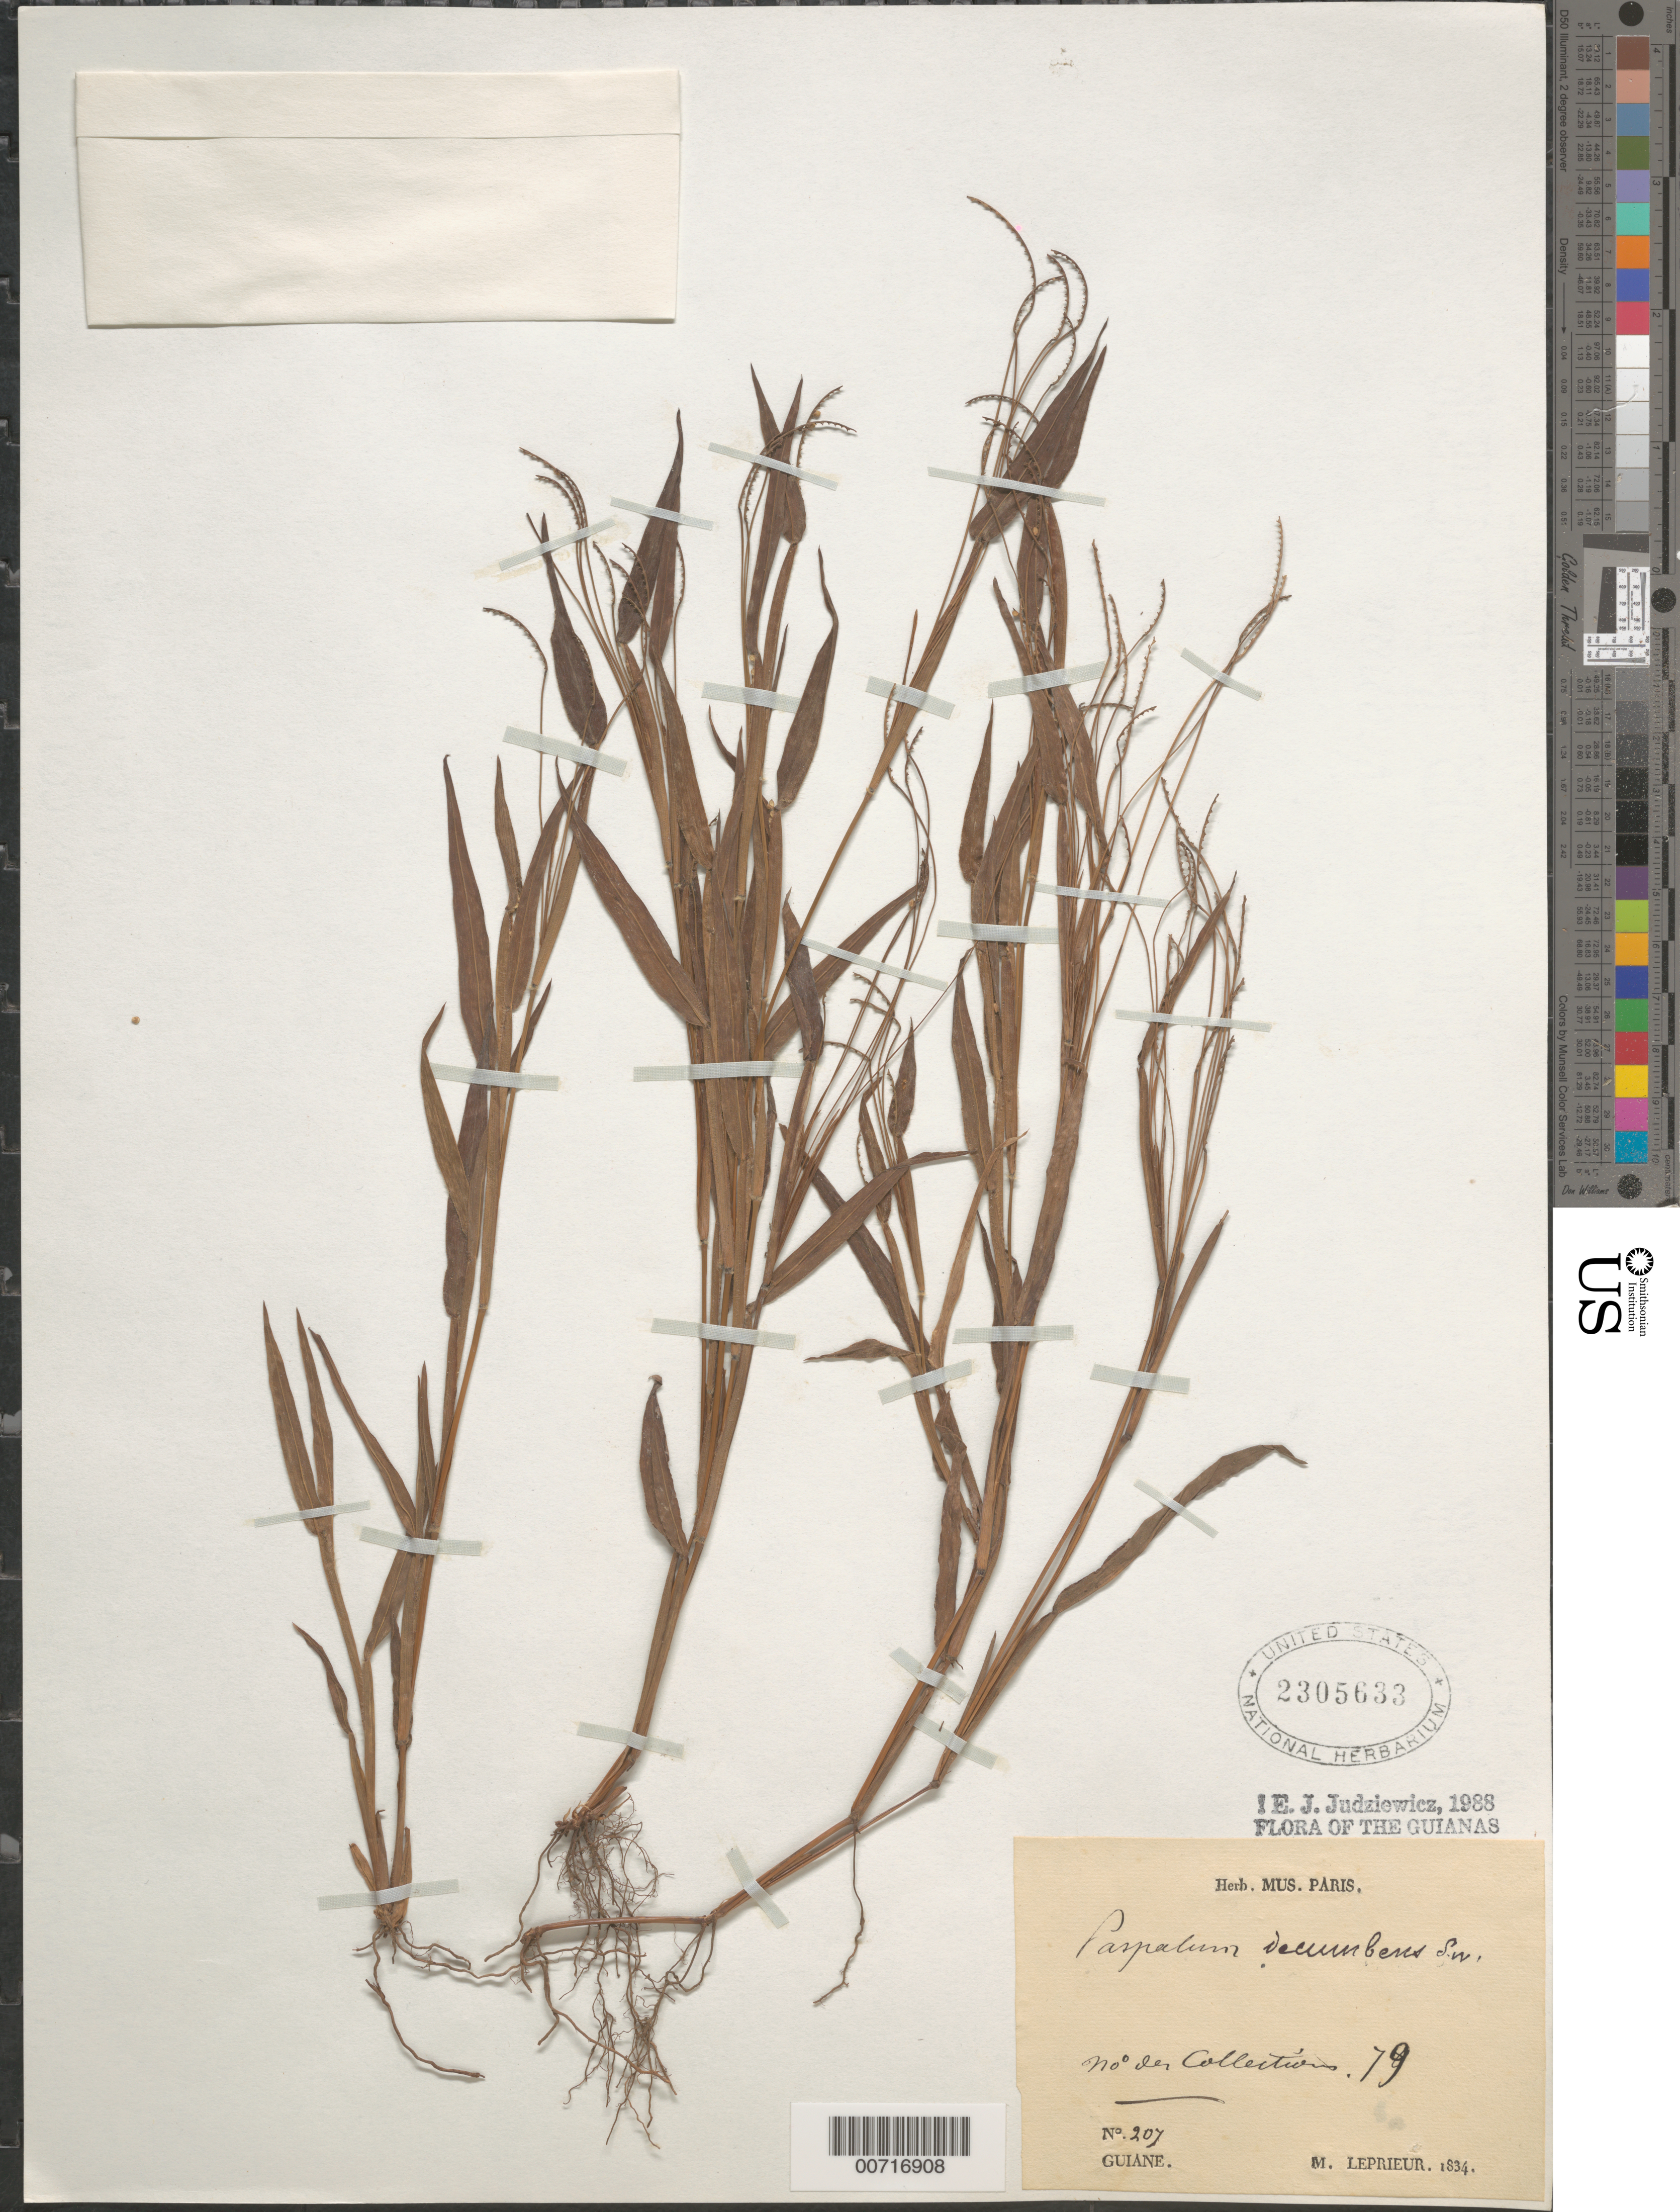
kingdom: Plantae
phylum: Tracheophyta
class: Liliopsida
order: Poales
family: Poaceae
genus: Paspalum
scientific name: Paspalum decumbens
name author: Sw.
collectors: F. M. R. Leprieur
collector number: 207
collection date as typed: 1834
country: French Guiana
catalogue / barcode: US 2305633